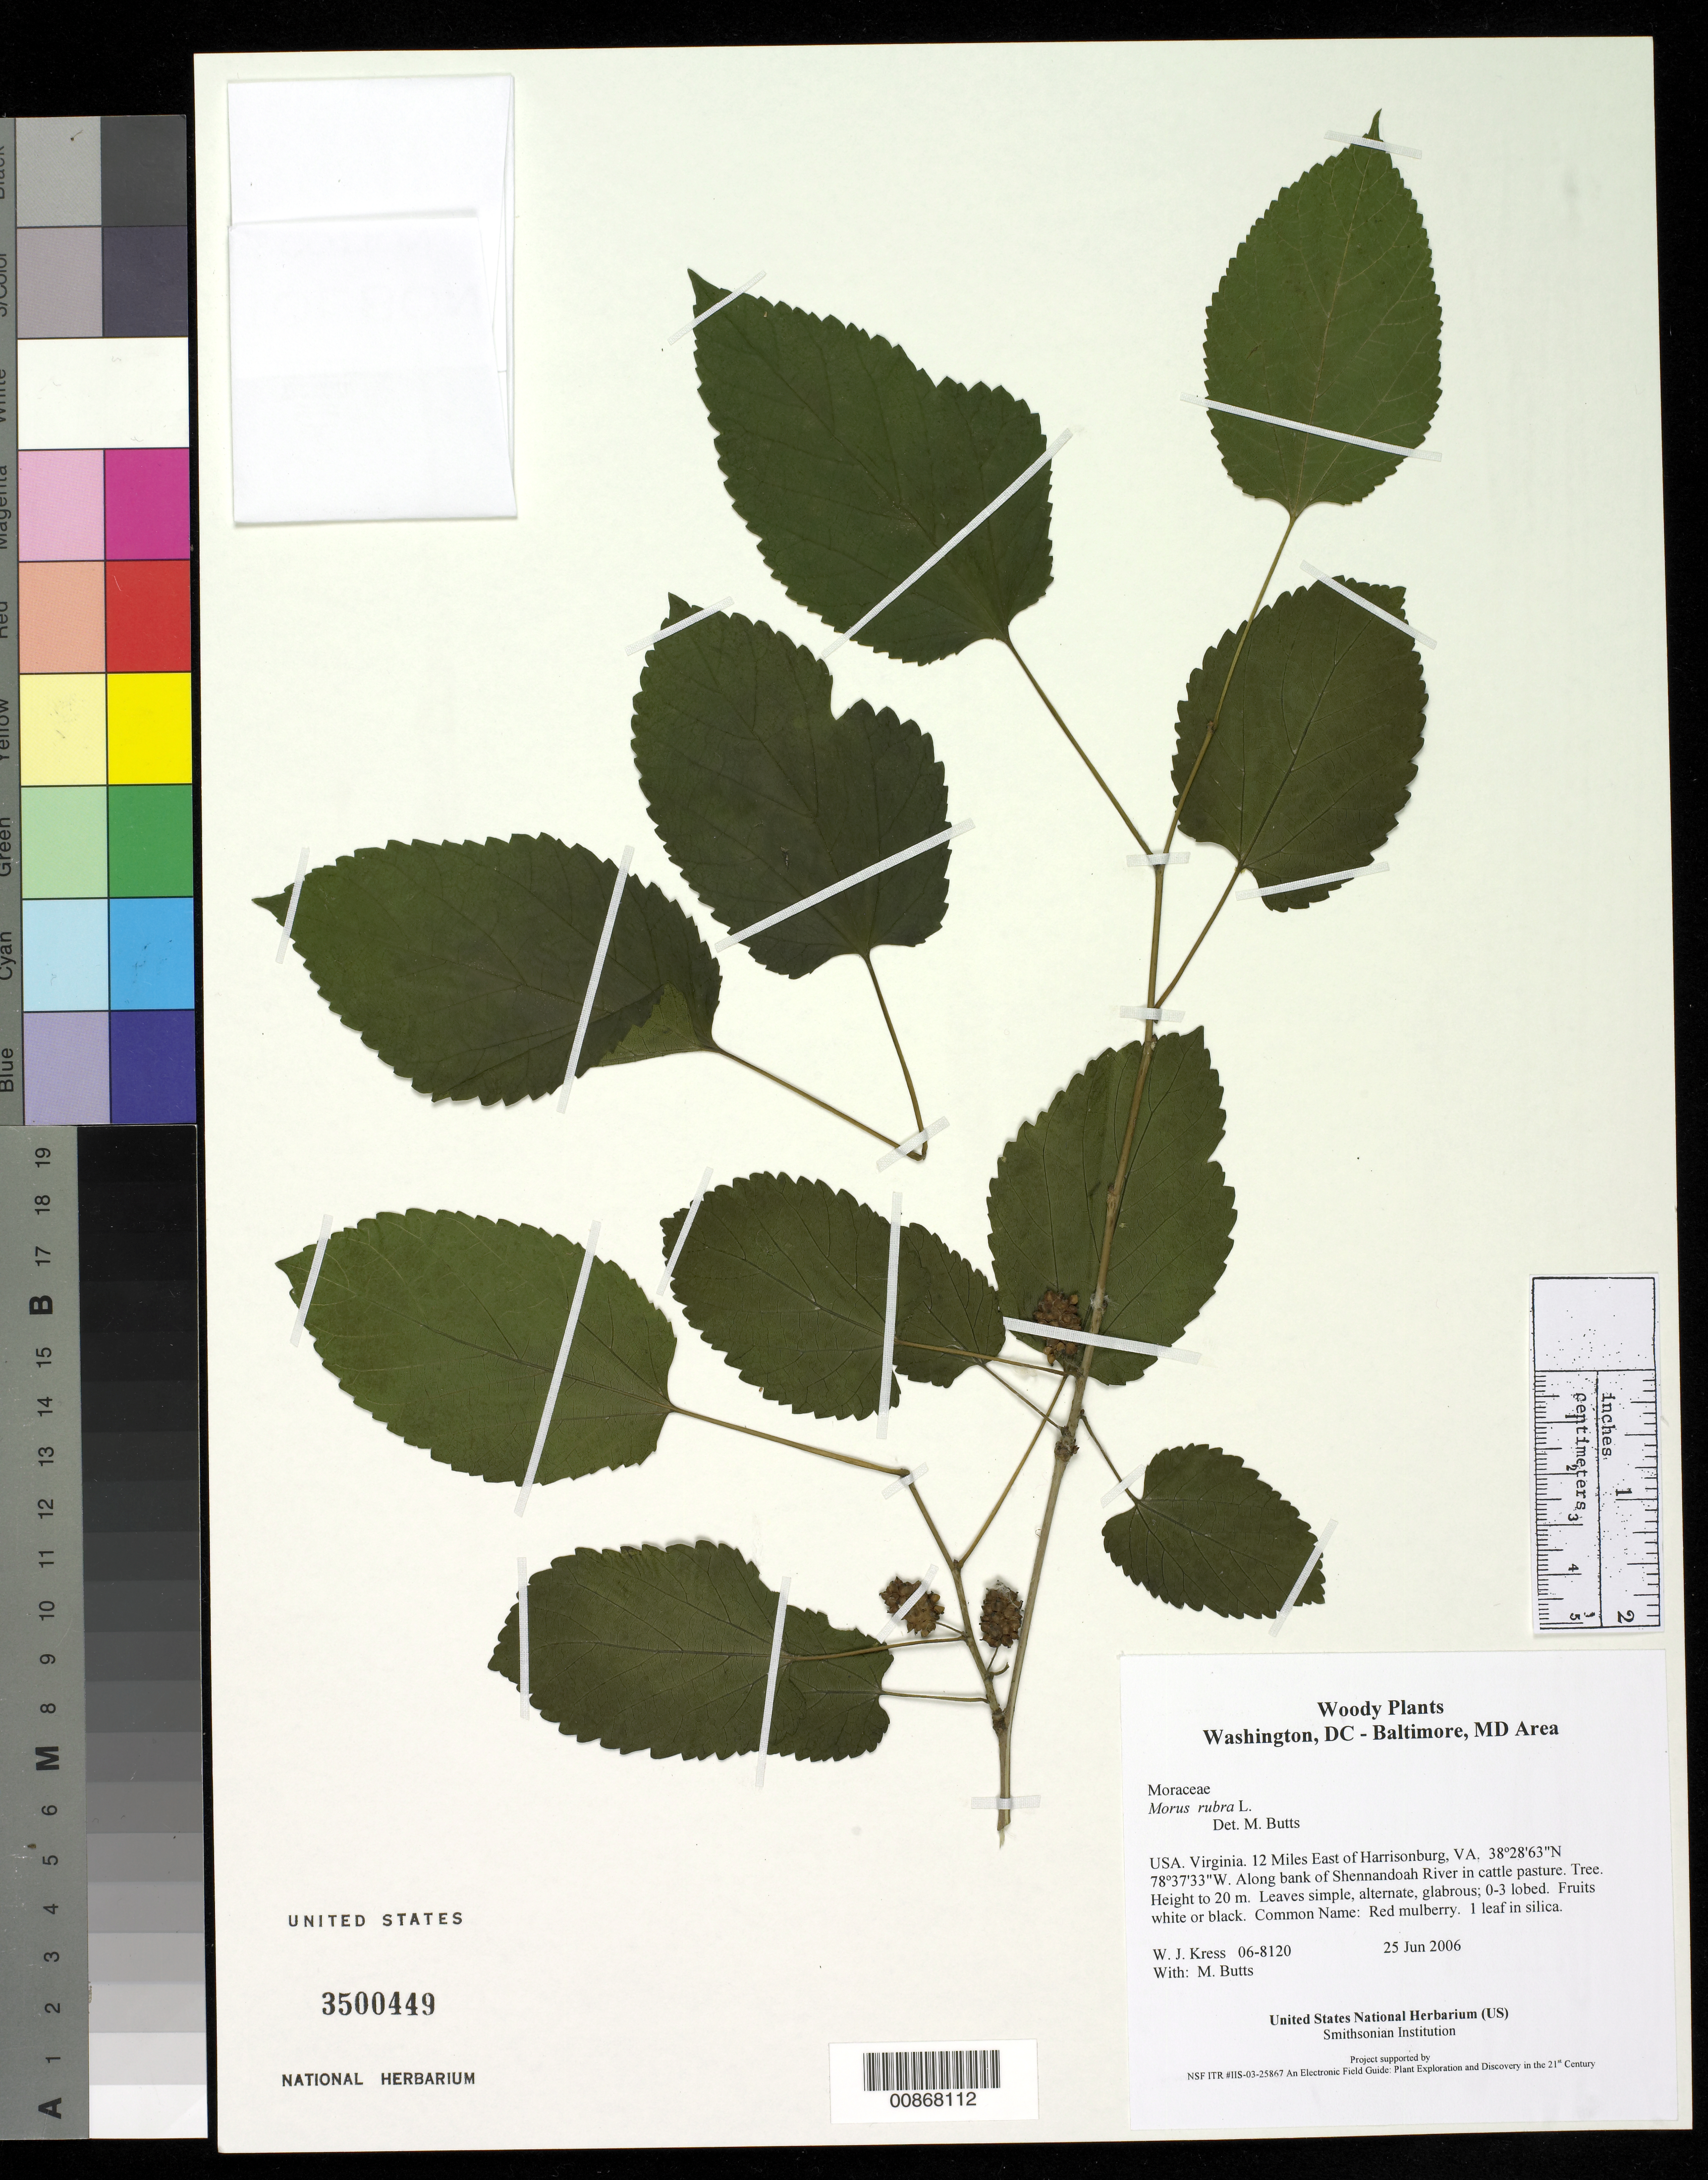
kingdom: Plantae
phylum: Tracheophyta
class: Magnoliopsida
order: Rosales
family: Moraceae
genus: Morus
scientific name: Morus rubra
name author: L.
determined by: Butts, M. B.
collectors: W. J. Kress & M. B. Butts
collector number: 06-8120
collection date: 2006-06-25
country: United States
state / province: Virginia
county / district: Rockingham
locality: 12 mi. E of Harrisonburg, VA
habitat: Along bank of Shennandoah River in cattle pasture.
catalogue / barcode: US 3500449